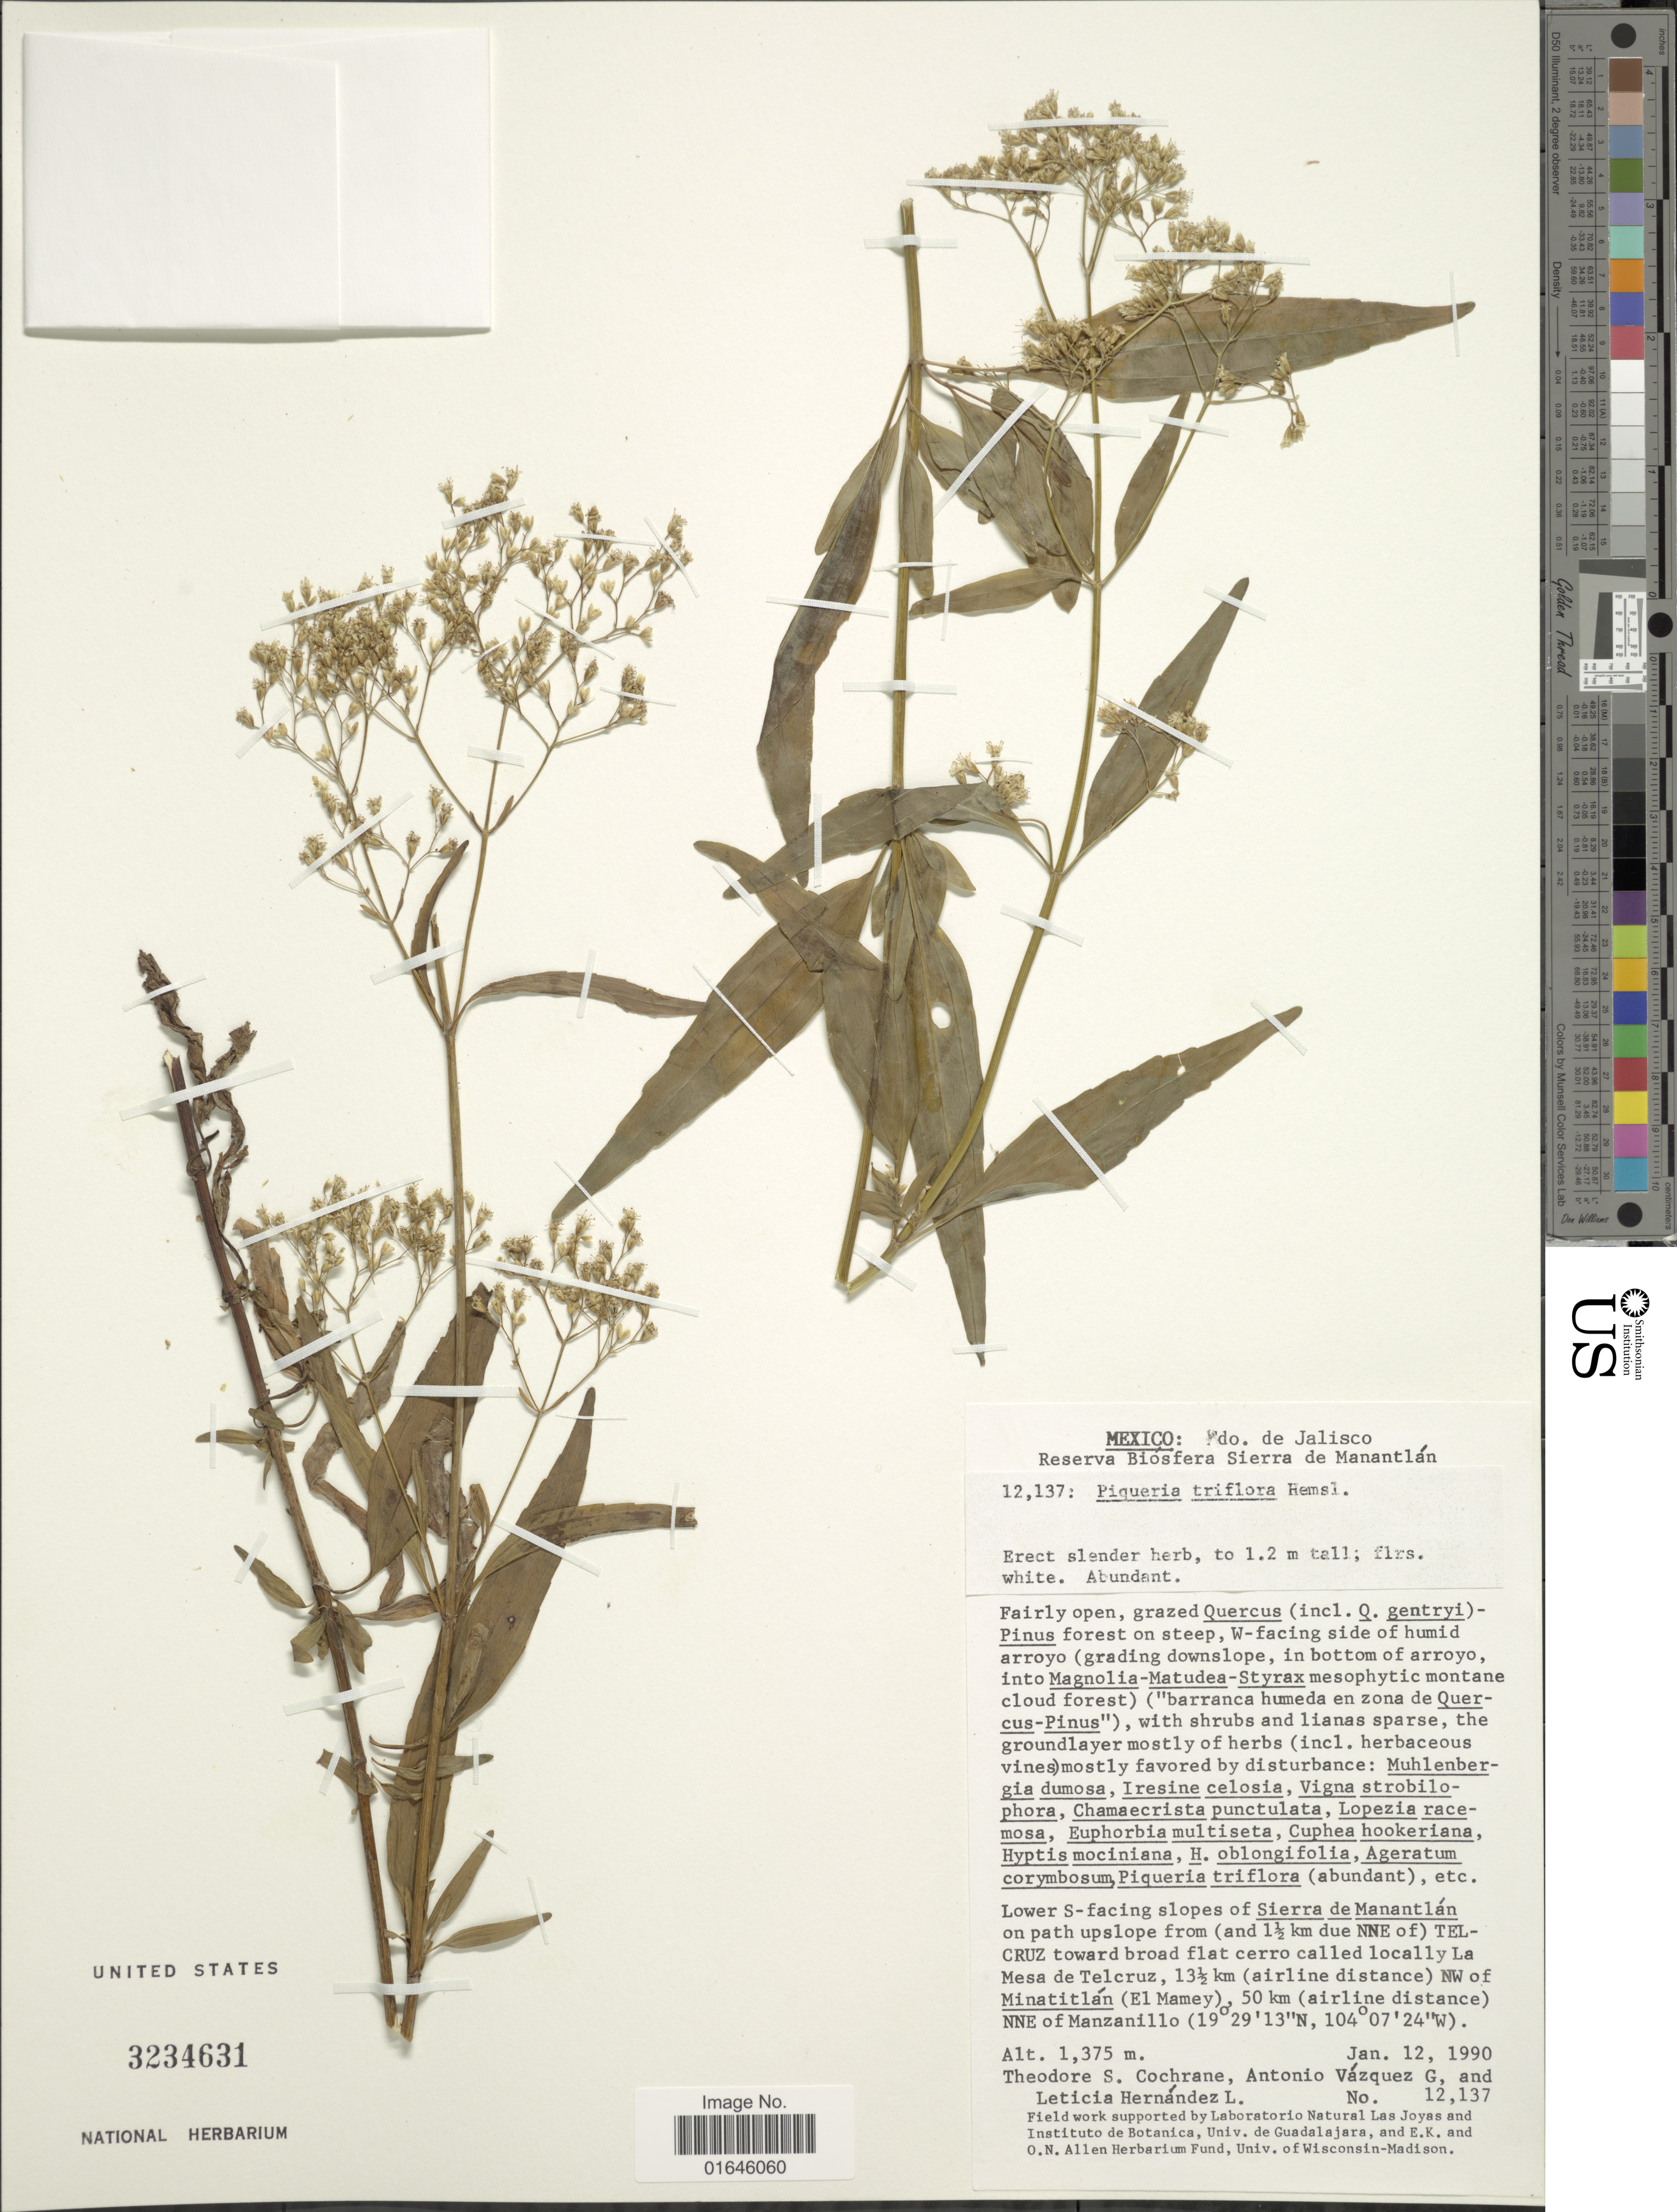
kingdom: Plantae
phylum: Tracheophyta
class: Magnoliopsida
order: Asterales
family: Asteraceae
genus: Piqueria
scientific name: Piqueria trinervia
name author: Cav.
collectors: T. S. Cochrane, A. Vazquez & L. Hernández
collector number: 12137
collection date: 1990-01-12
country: Mexico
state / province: Jalisco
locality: Lower S-facing slopes of Sierra de Manantlan on path upslope from ( and ½ km due NNE of) Telcruz towards broad flat cerro called locally La Mesa de Telcruz, 13 ½ km( airline distance) NW of Minatitlan (El Mamey), 50 km (airline distance) NNE of Manzanillo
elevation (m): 1375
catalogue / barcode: US 3234631